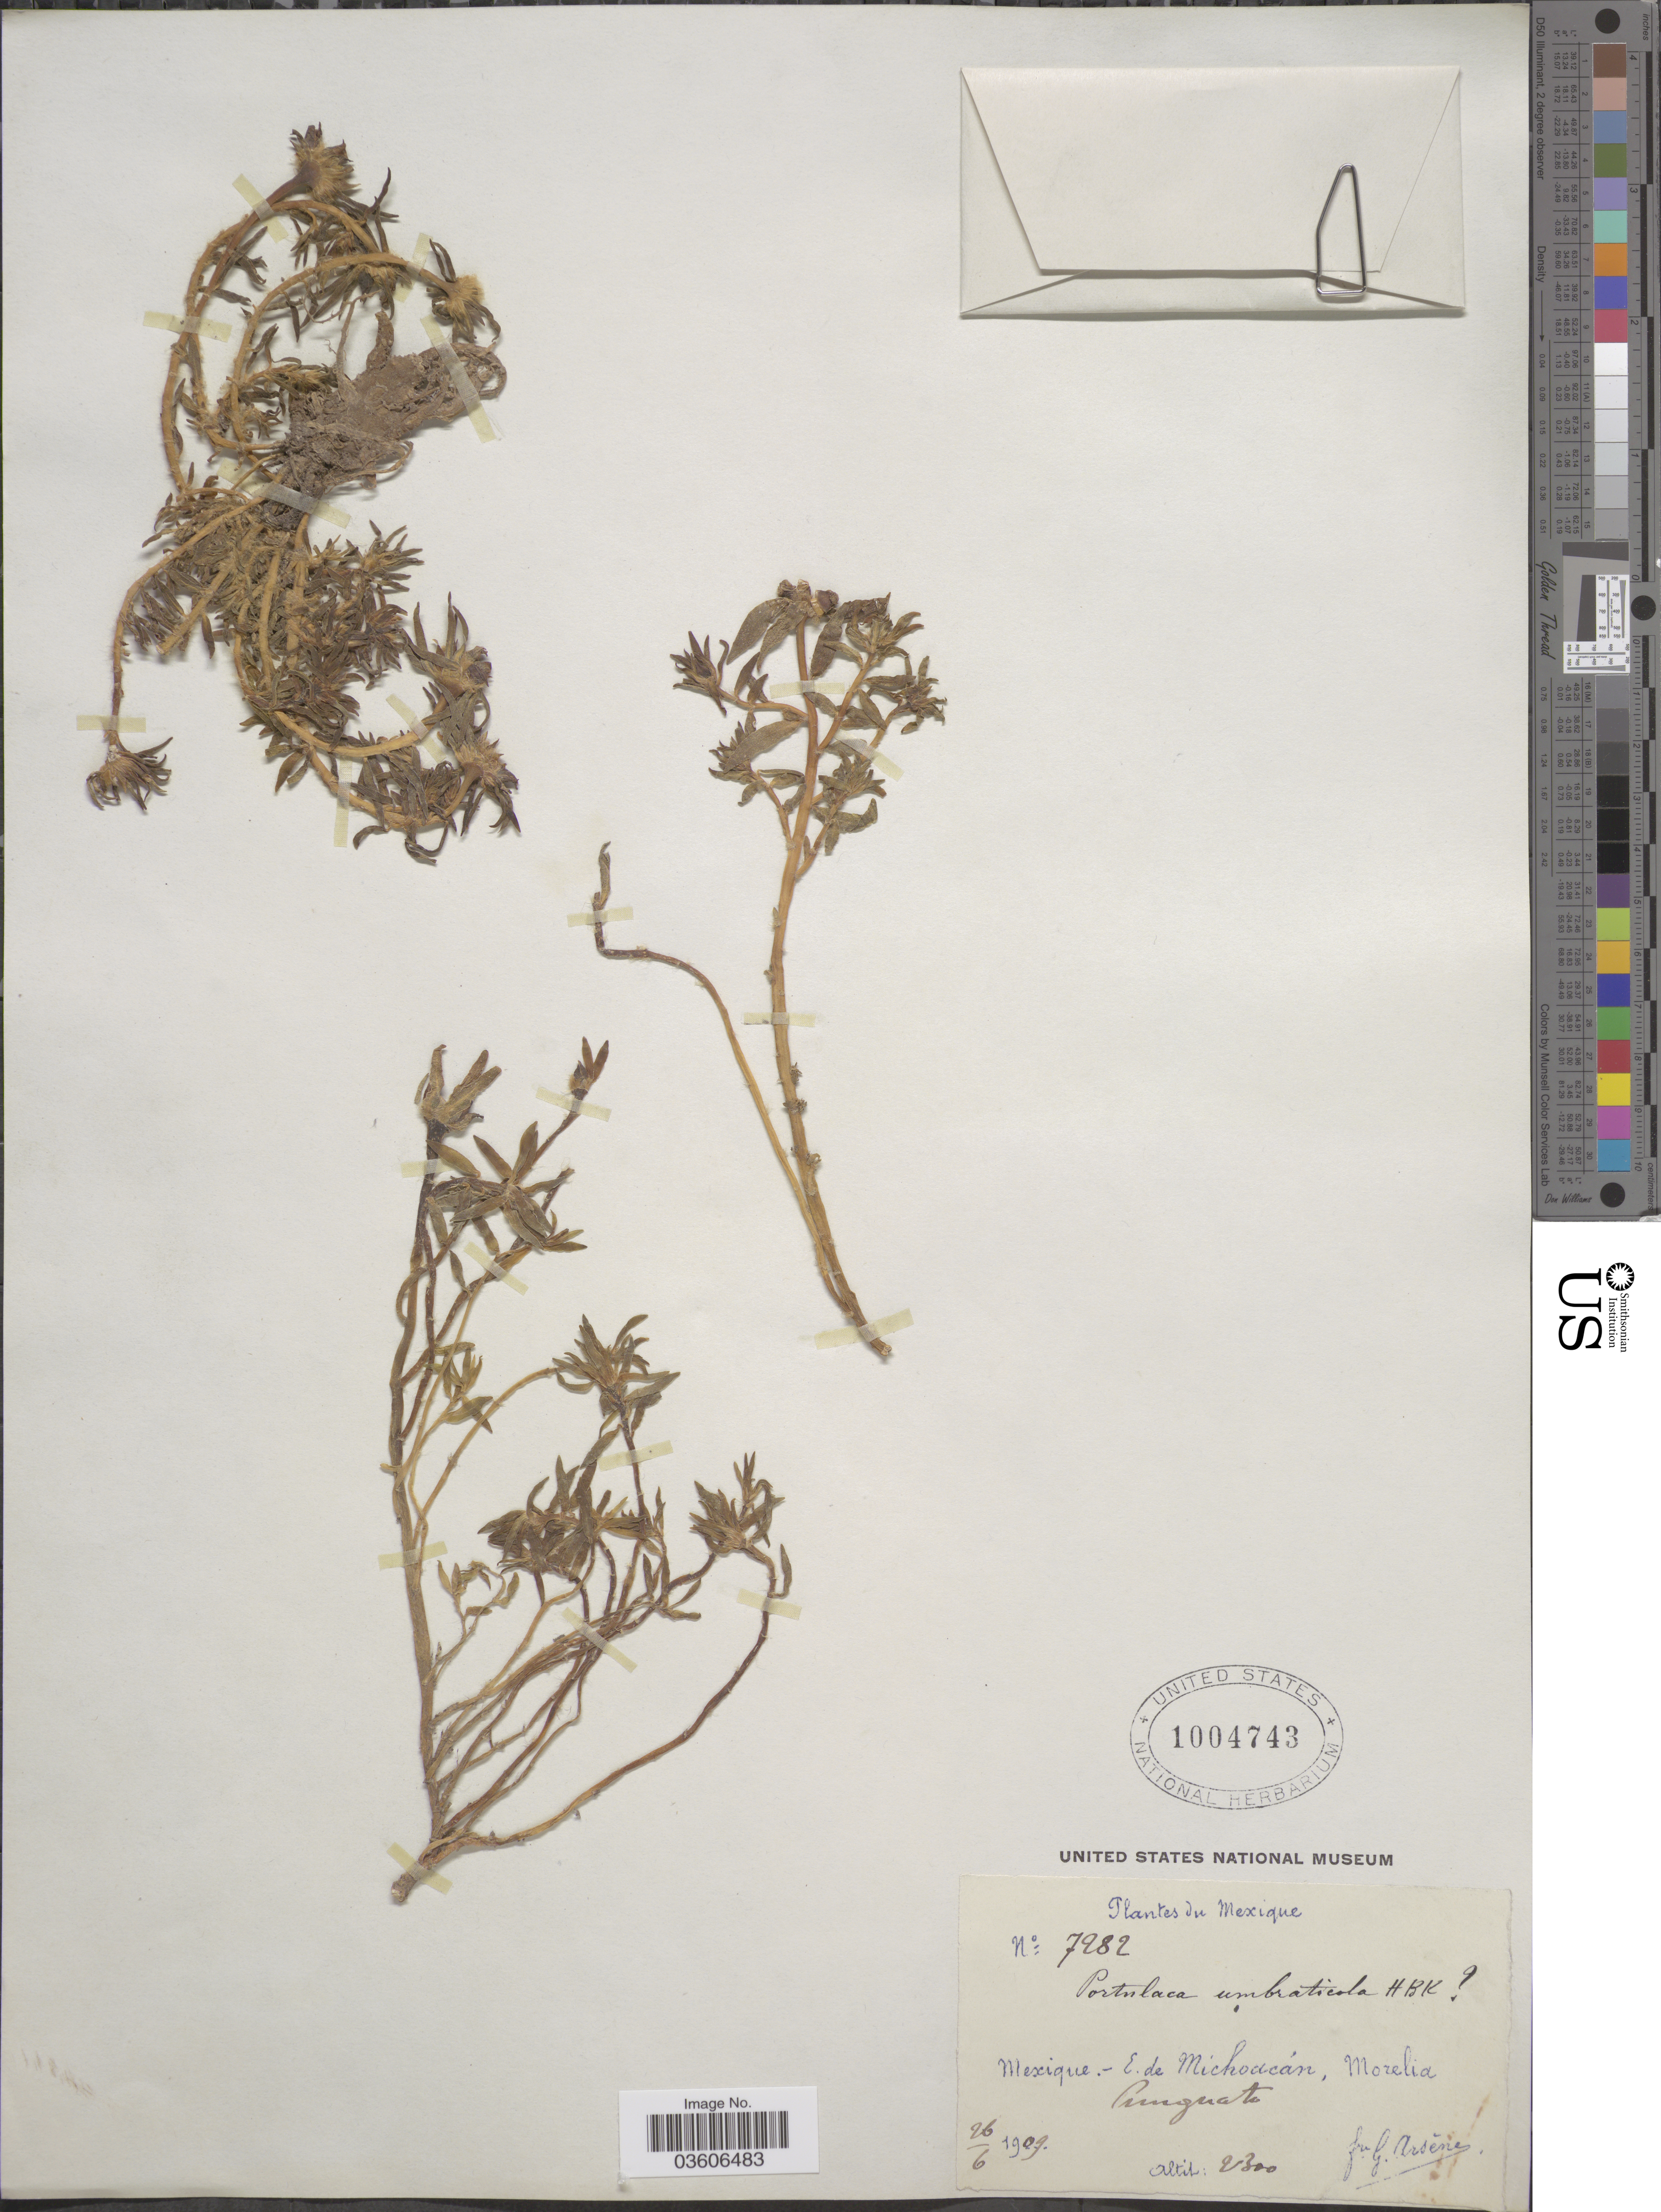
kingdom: Plantae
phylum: Tracheophyta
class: Magnoliopsida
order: Caryophyllales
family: Portulacaceae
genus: Portulaca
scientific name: Portulaca umbraticola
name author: Kunth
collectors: Bro. G. Arsène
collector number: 7282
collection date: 1909-06-26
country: Mexico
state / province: Michoacán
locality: E. de Michoacán, Morelia. Punguata.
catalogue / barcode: US 1004743